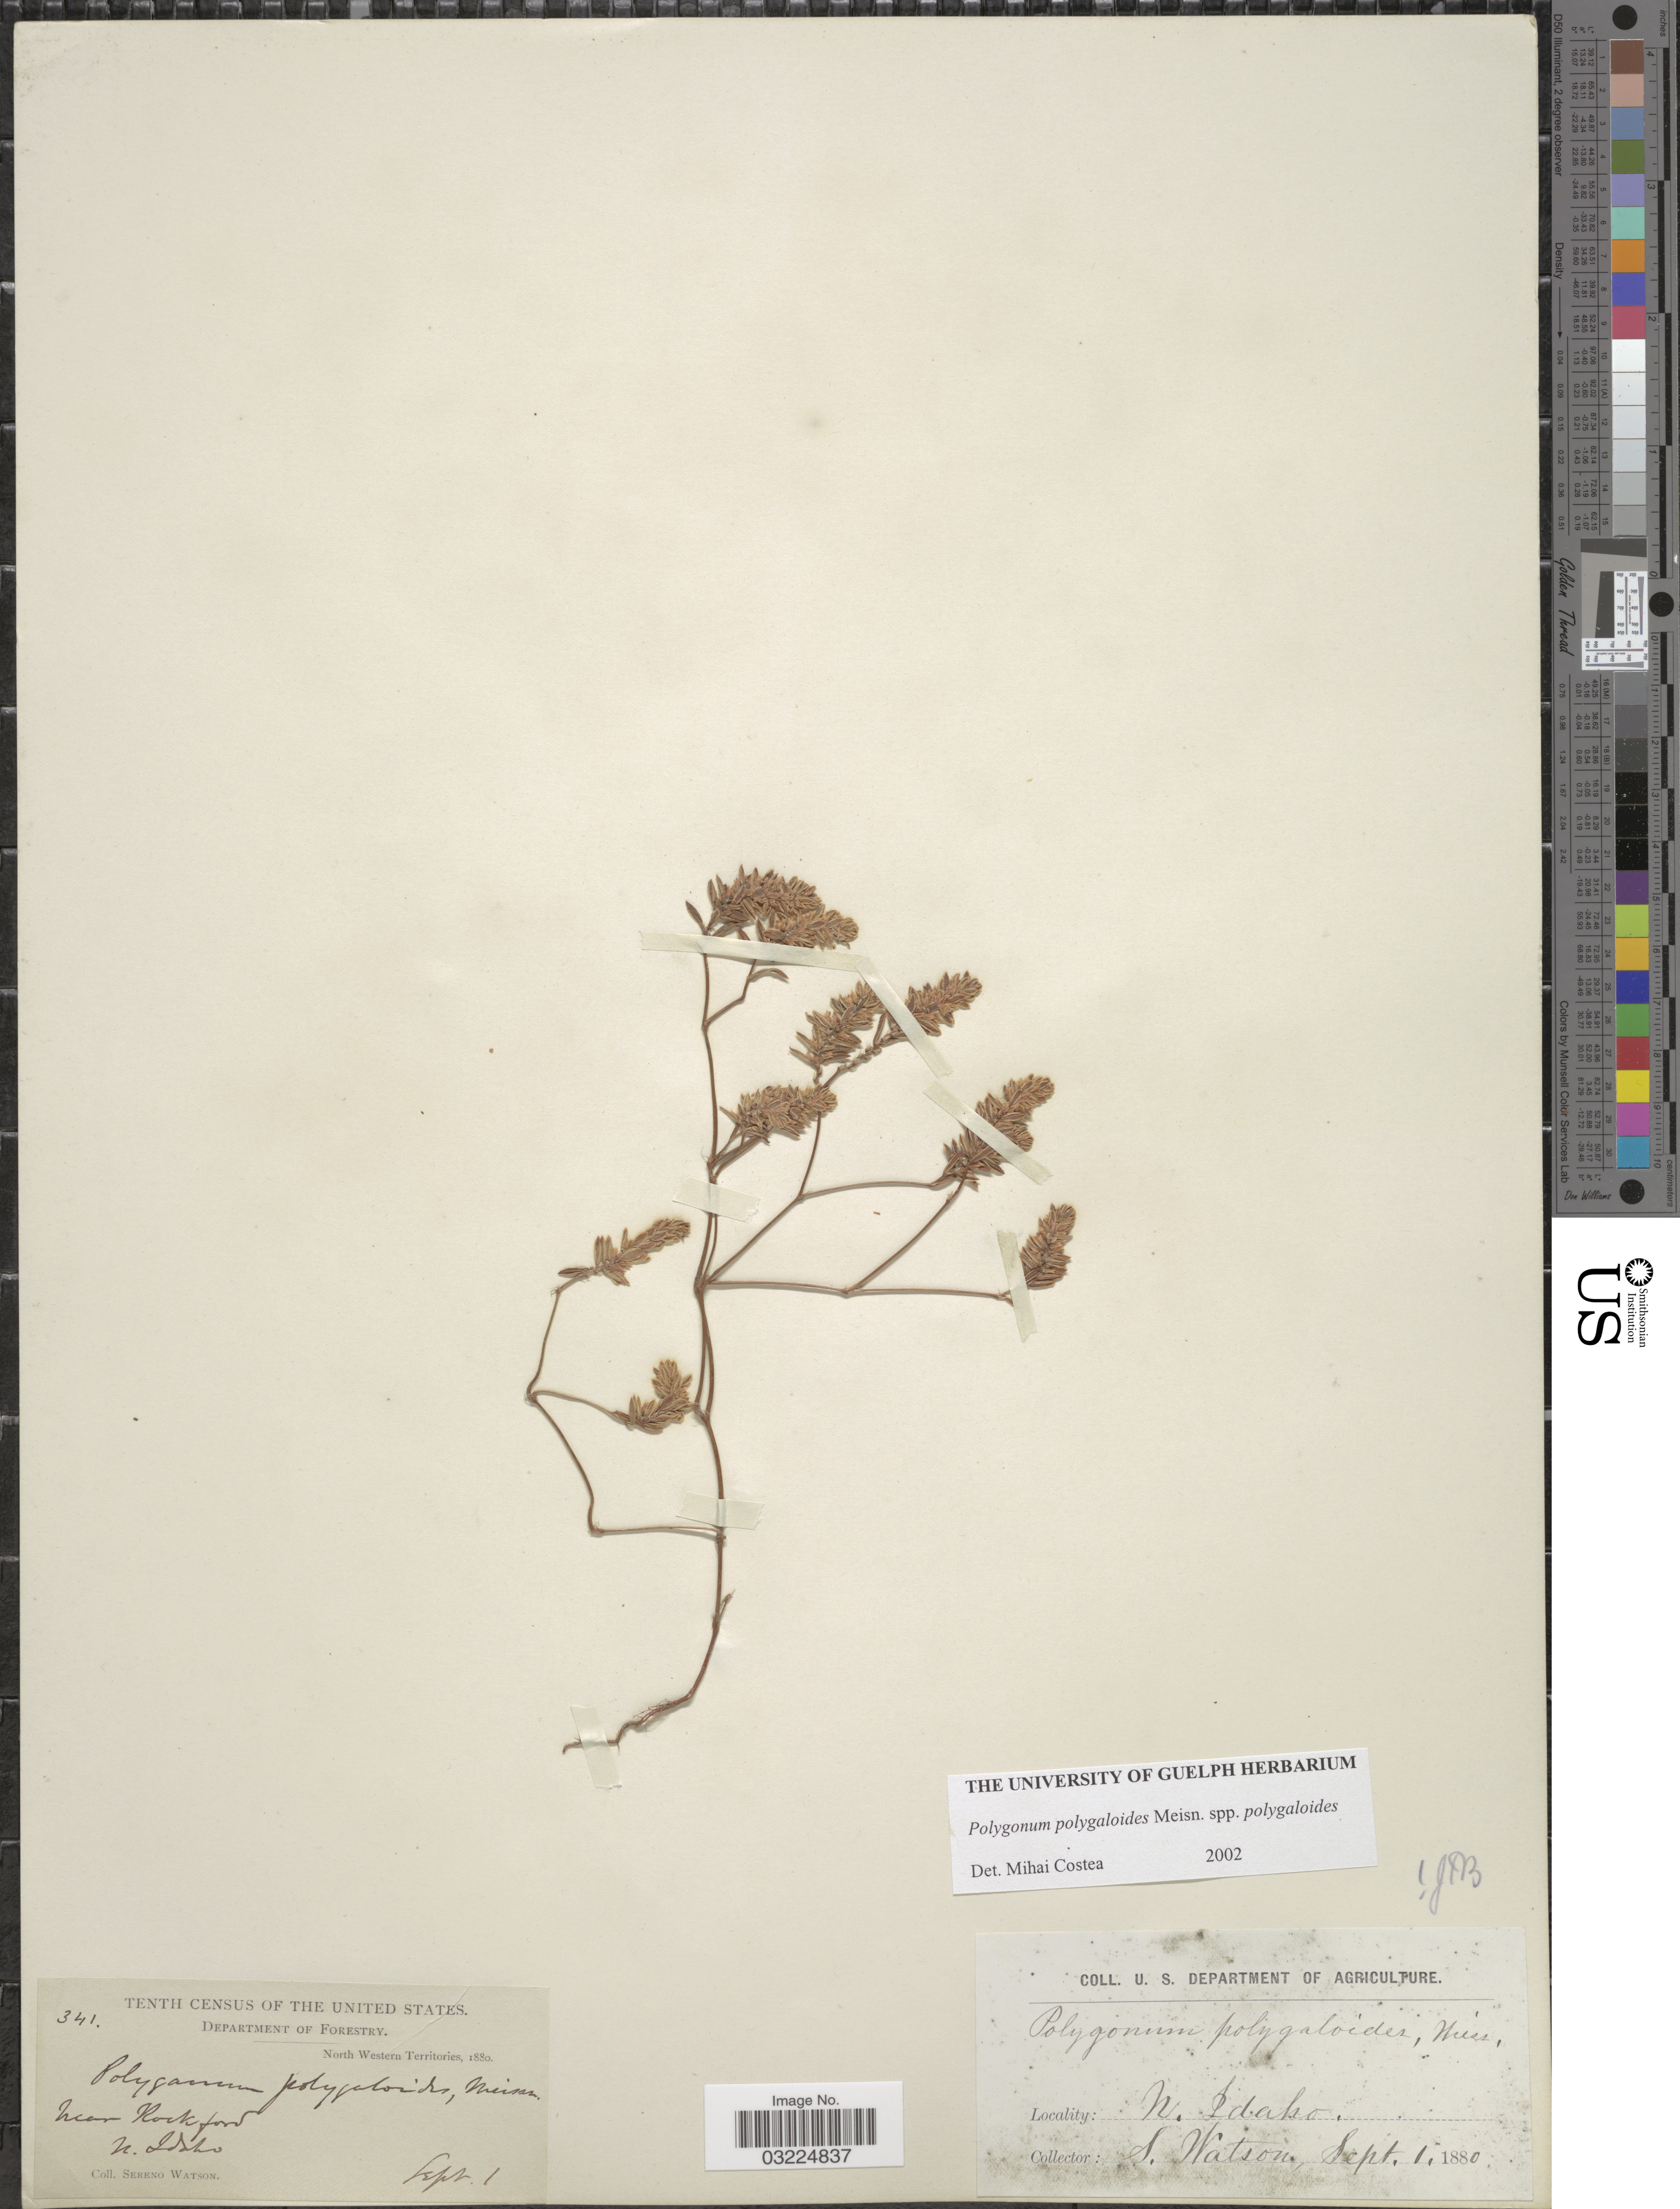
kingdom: Plantae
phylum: Tracheophyta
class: Magnoliopsida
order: Caryophyllales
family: Polygonaceae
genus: Polygonum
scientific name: Polygonum polygaloides subsp. polygaloides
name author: Meisn.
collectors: S. Watson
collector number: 341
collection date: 1880-09-01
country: United States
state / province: Idaho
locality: North Western Territories. Near Rockford. N. Idaho.